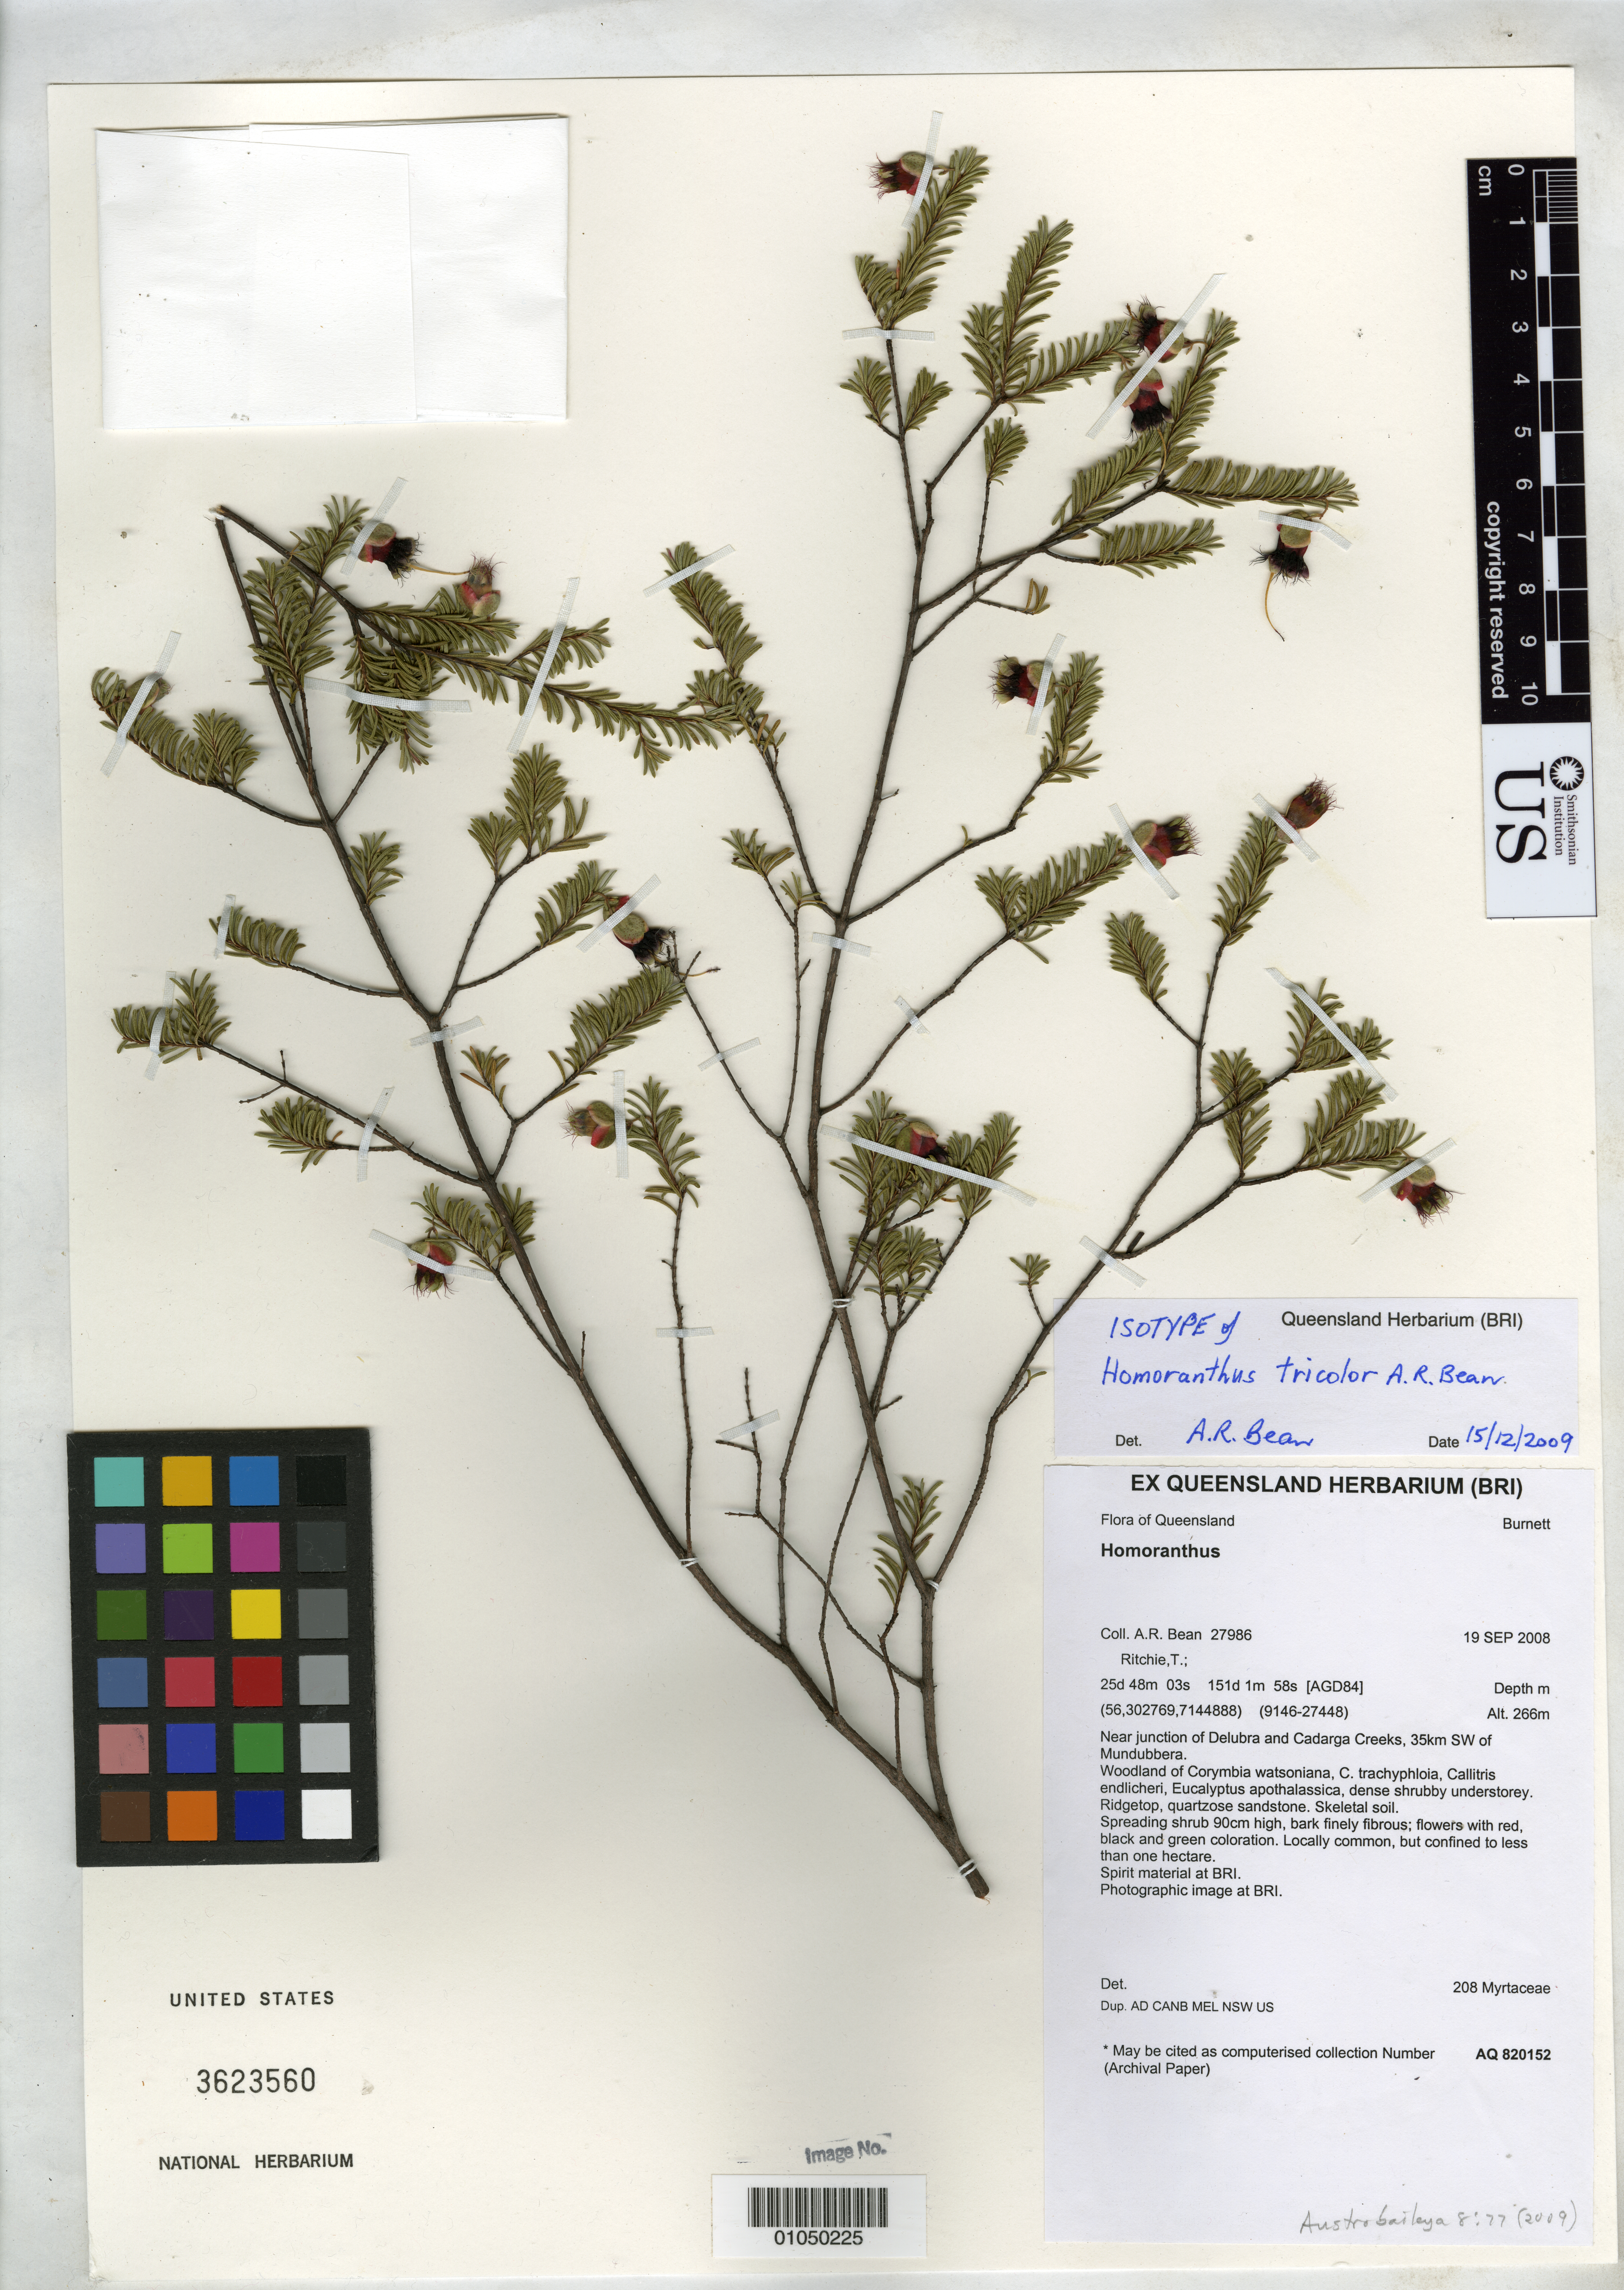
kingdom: Plantae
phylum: Tracheophyta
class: Magnoliopsida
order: Myrtales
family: Myrtaceae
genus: Homoranthus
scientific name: Homoranthus tricolor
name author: A.R. Bean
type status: Isotype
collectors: A. R. Bean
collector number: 27986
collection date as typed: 19 Sep 2008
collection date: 2008-09-19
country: Australia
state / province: Queensland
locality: Near junction of Delubra and Cadarga Creeks, 35 km SW of Mundubbera.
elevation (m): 266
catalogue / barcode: US 3623560